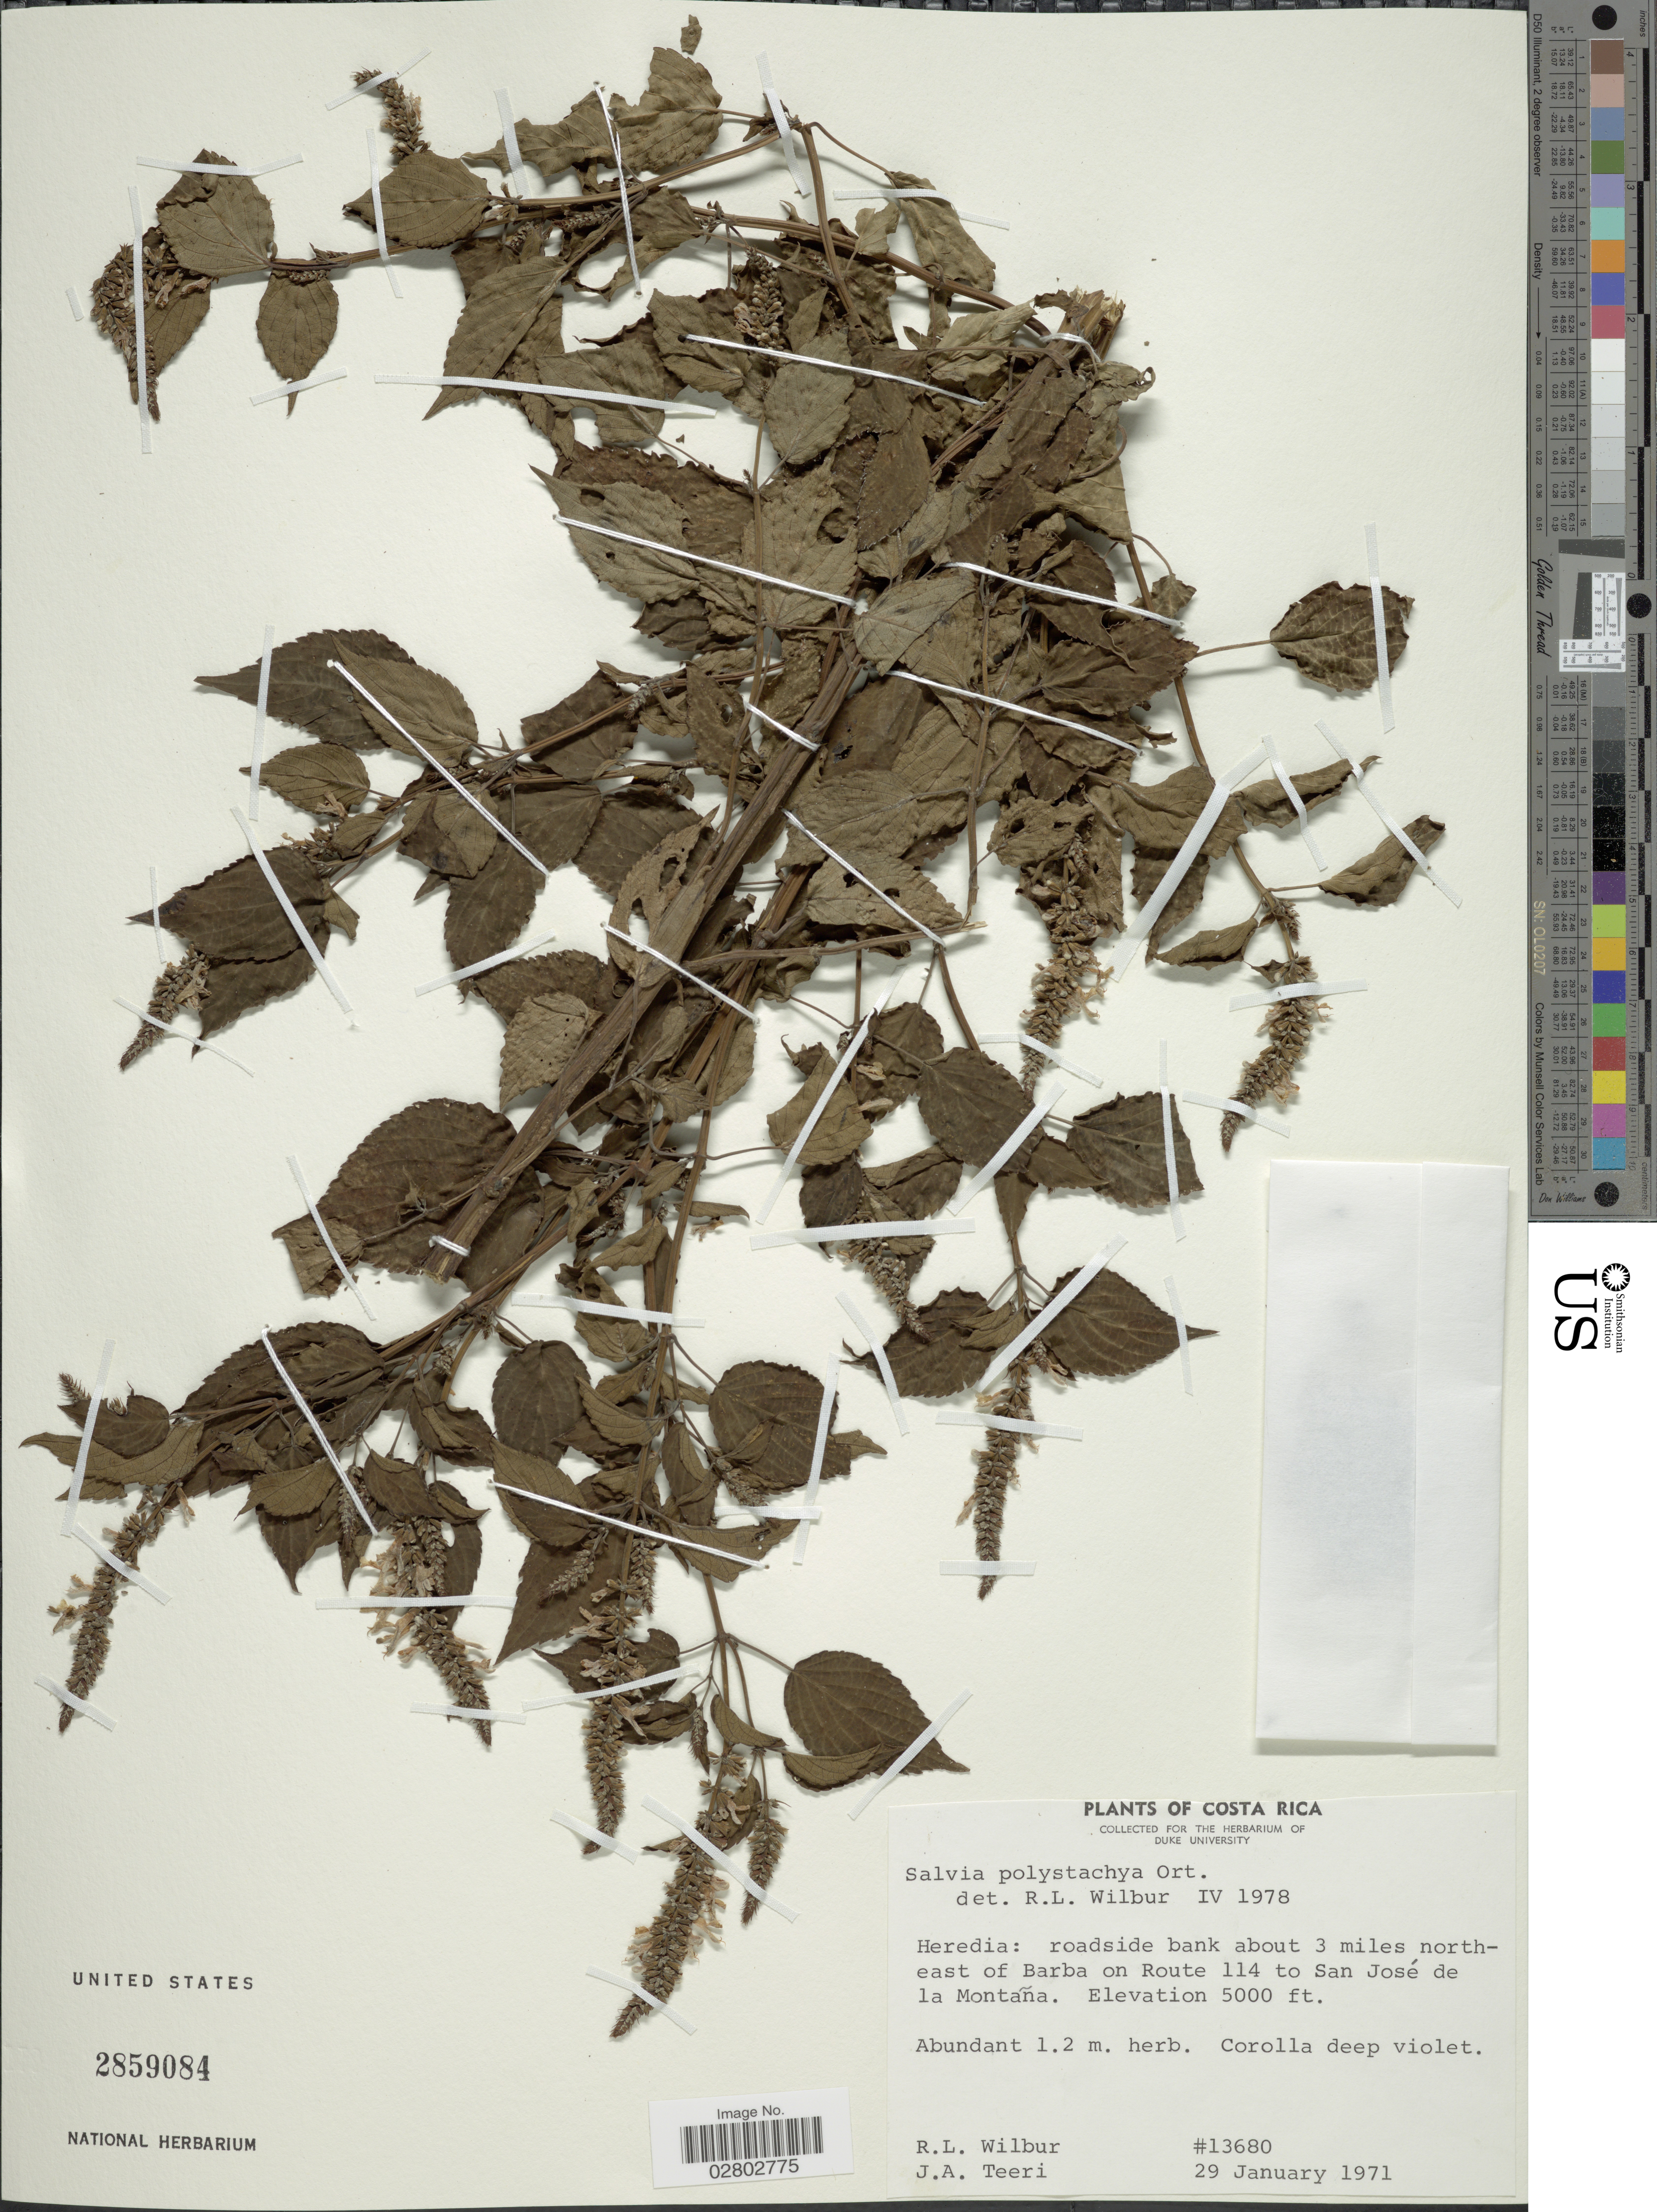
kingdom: Plantae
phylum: Tracheophyta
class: Magnoliopsida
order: Lamiales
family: Lamiaceae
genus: Salvia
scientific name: Salvia polystachya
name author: Cav.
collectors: R. L. Wilbur & J. Teeri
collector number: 13680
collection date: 1971-01-29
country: Costa Rica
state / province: Heredia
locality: Heredia: roadside bank about 3 miles northeast of Barba on Route 114 to San José de la Montaña.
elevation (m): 1524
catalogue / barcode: US 2859084